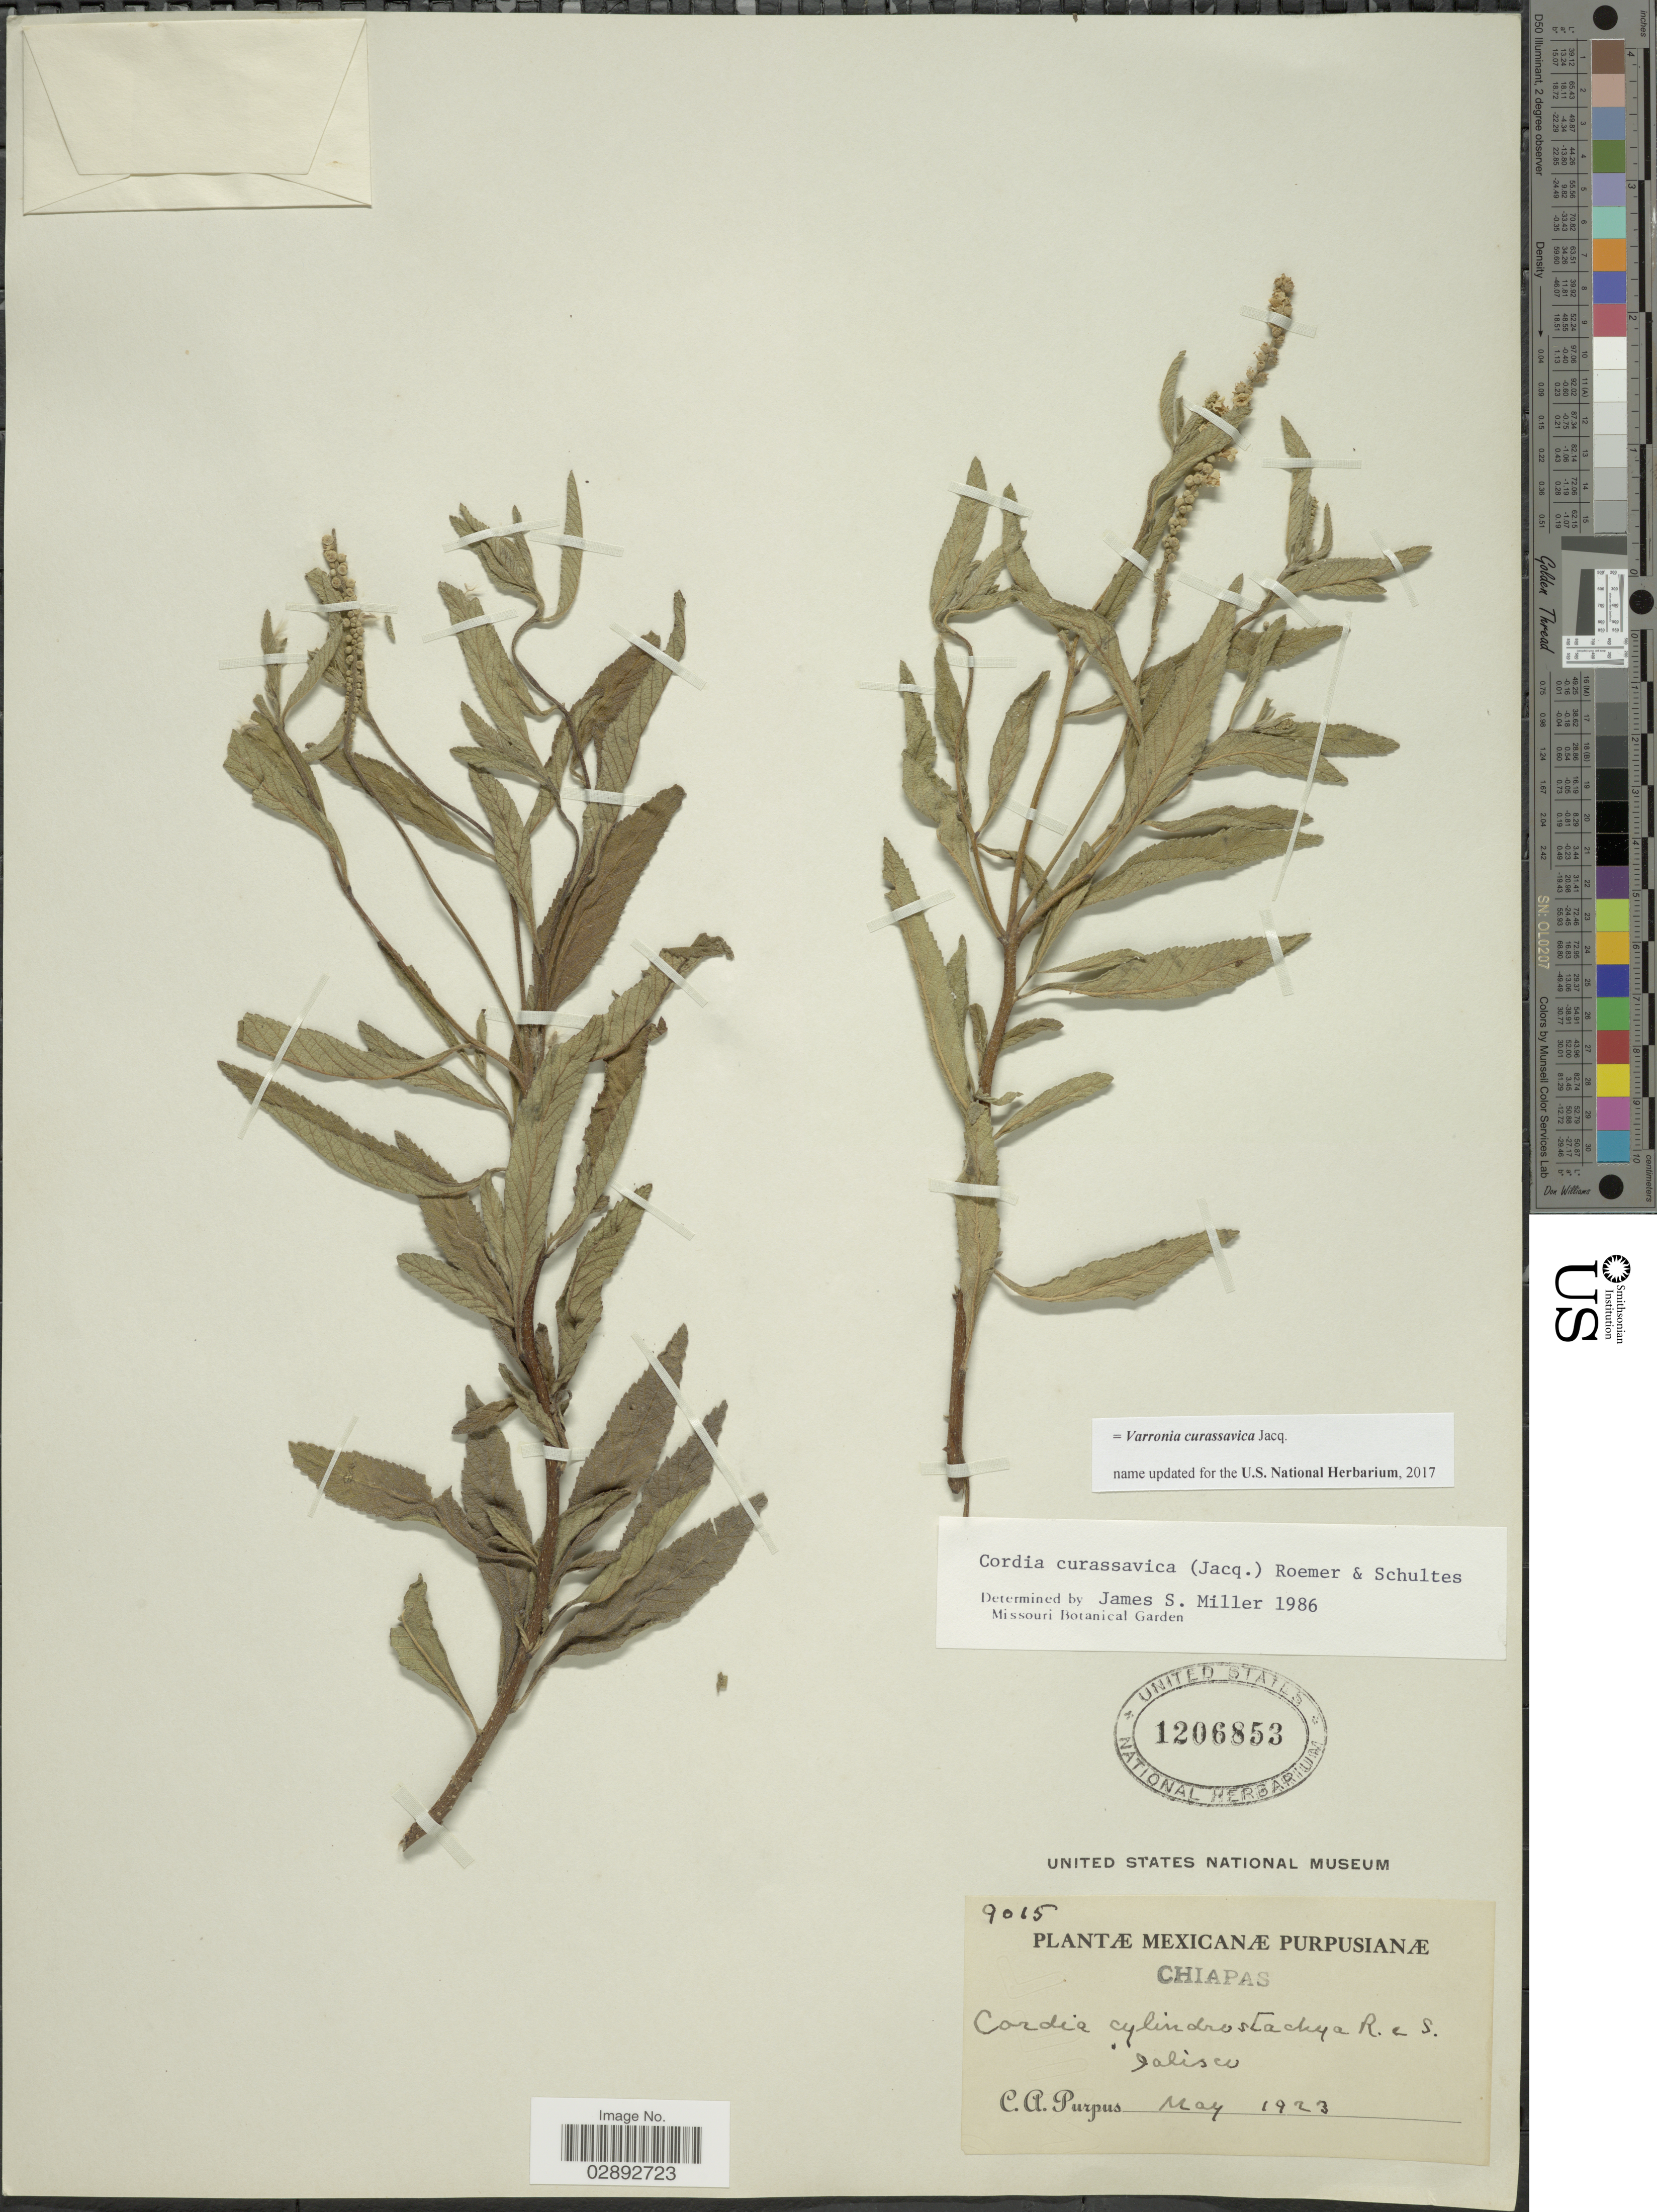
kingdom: Plantae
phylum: Tracheophyta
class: Magnoliopsida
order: Boraginales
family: Cordiaceae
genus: Varronia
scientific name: Varronia curassavica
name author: Jacq.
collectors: C. A. Purpus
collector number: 9015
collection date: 1923-05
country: Mexico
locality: Chiapas. Jalisco.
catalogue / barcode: US 1206853